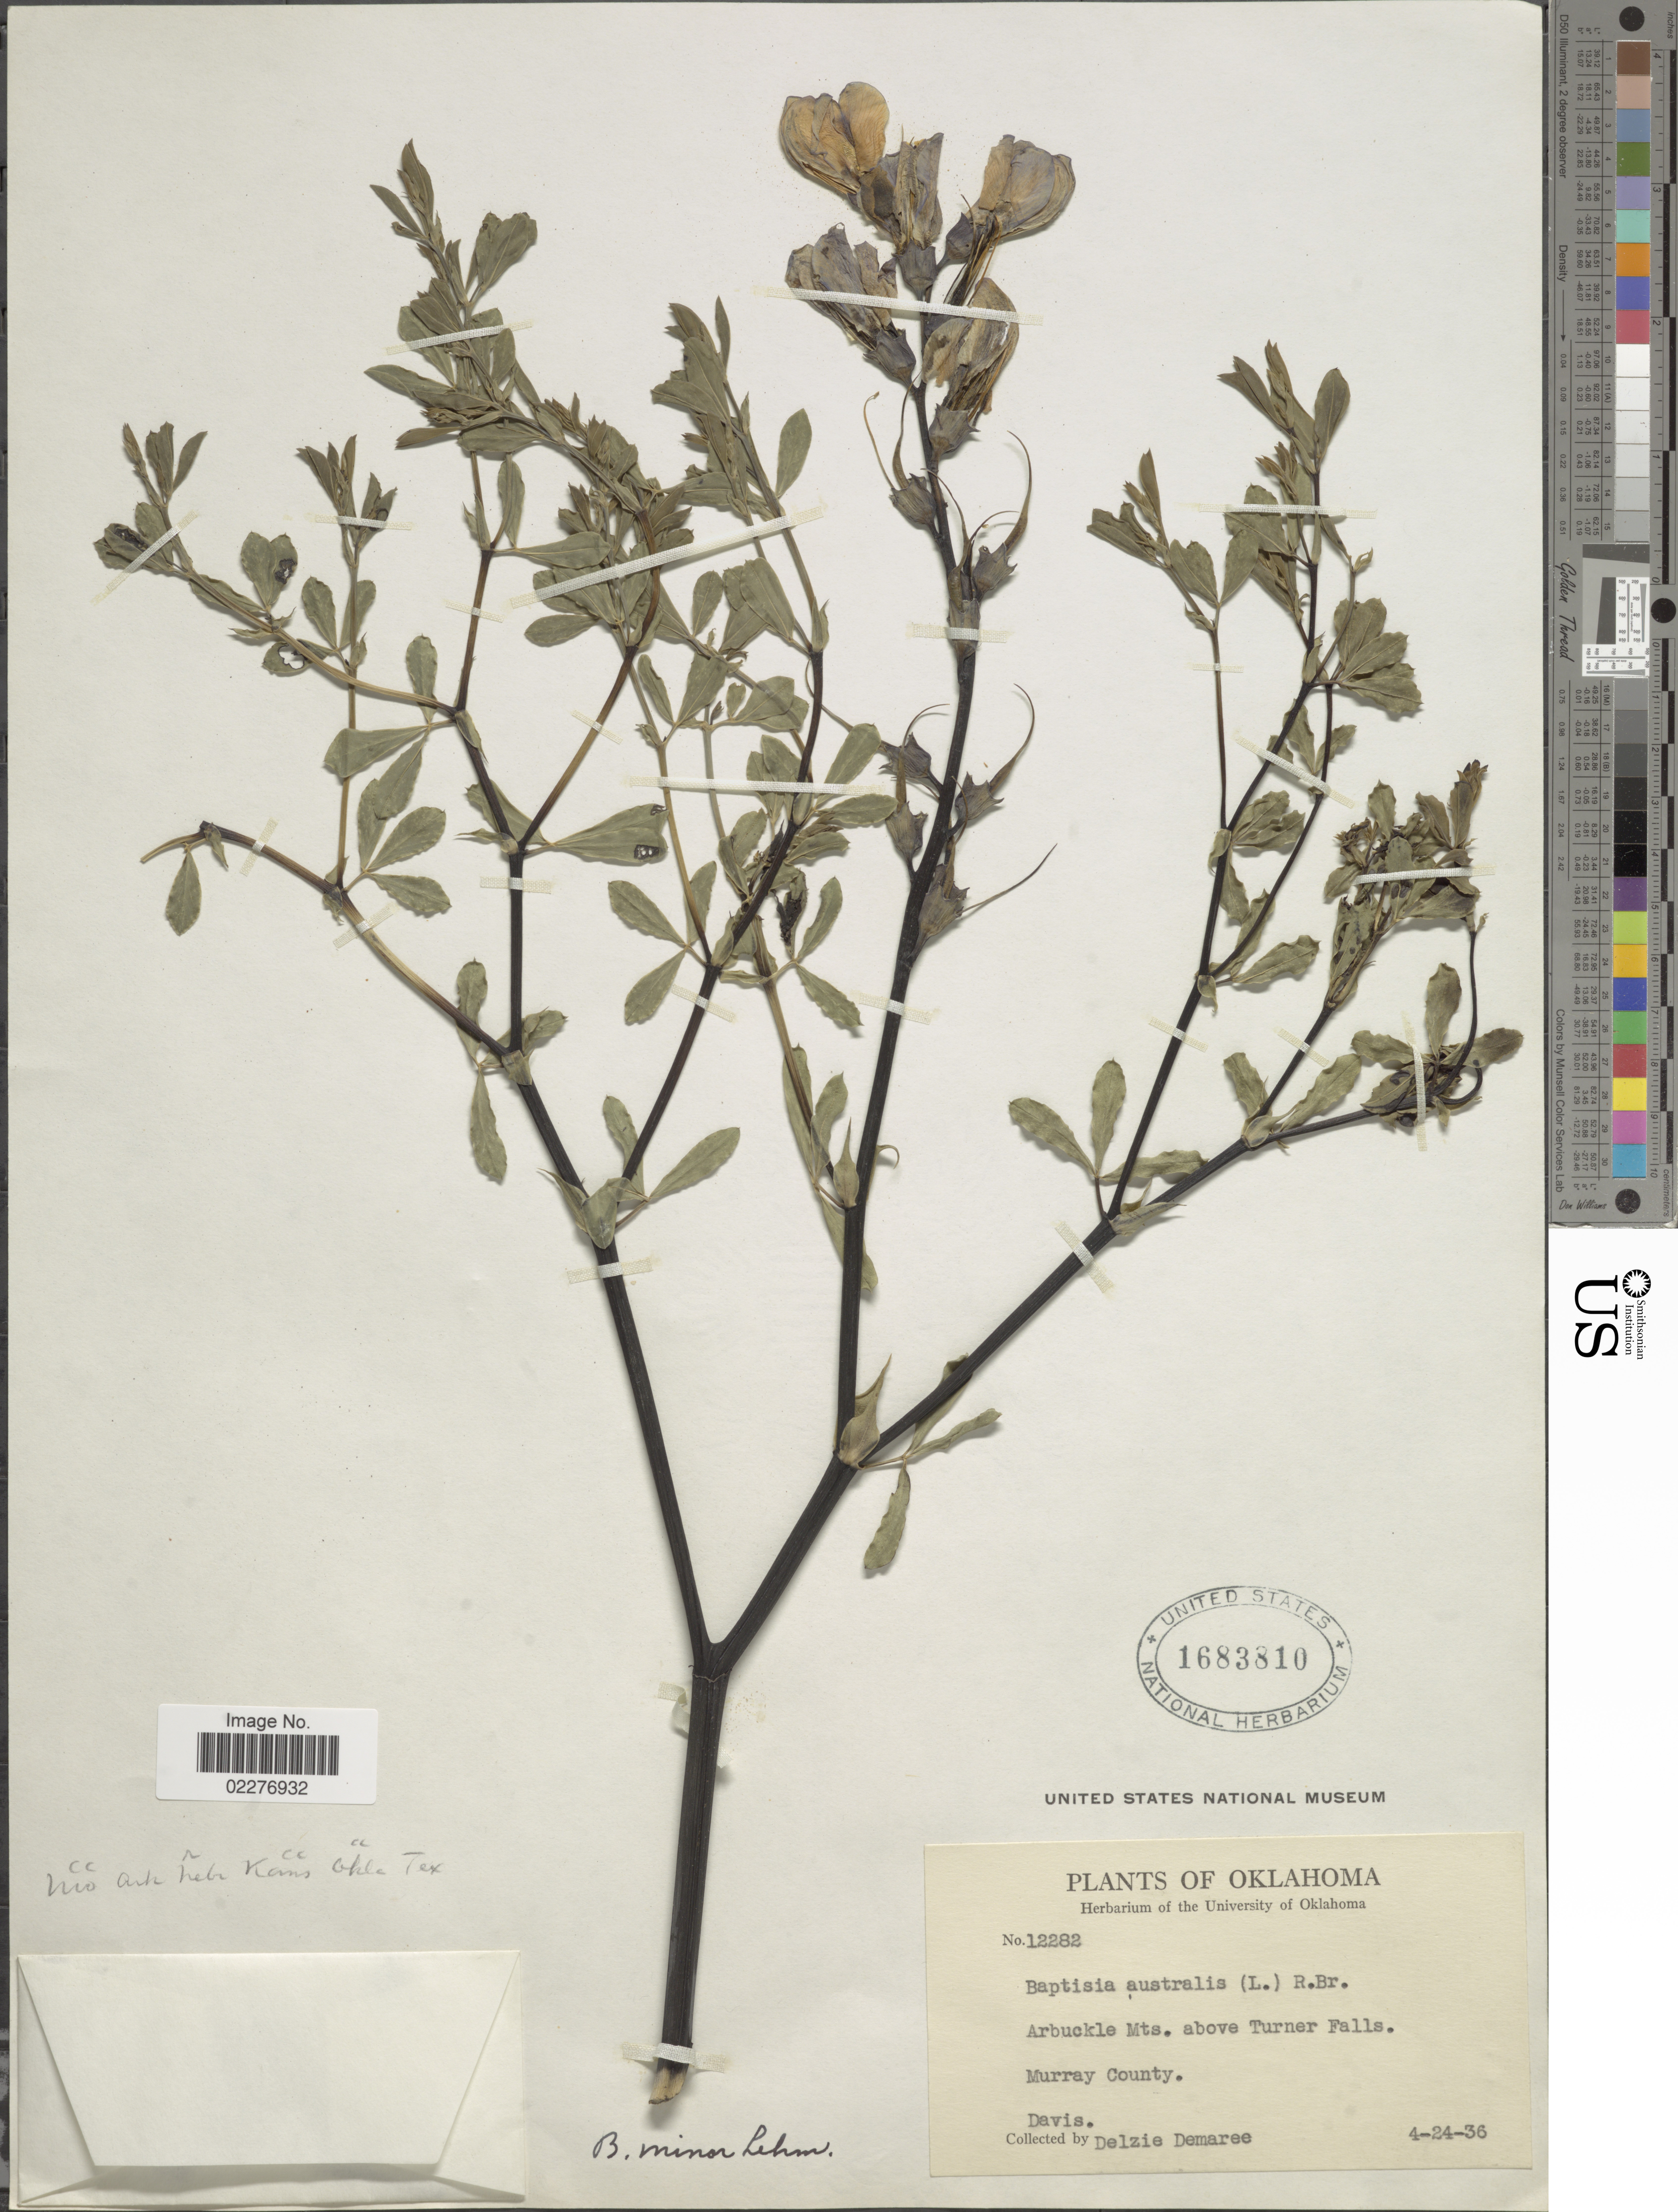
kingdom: Plantae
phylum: Tracheophyta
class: Magnoliopsida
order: Fabales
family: Fabaceae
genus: Baptisia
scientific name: Baptisia minor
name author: Lehm.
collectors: D. Demaree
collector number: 12282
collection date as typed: Transcribed d/m/y: 24/4/36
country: United States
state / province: Oklahoma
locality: Arbuckle Mts above Turner Falls. Murray County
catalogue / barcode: US 1683810